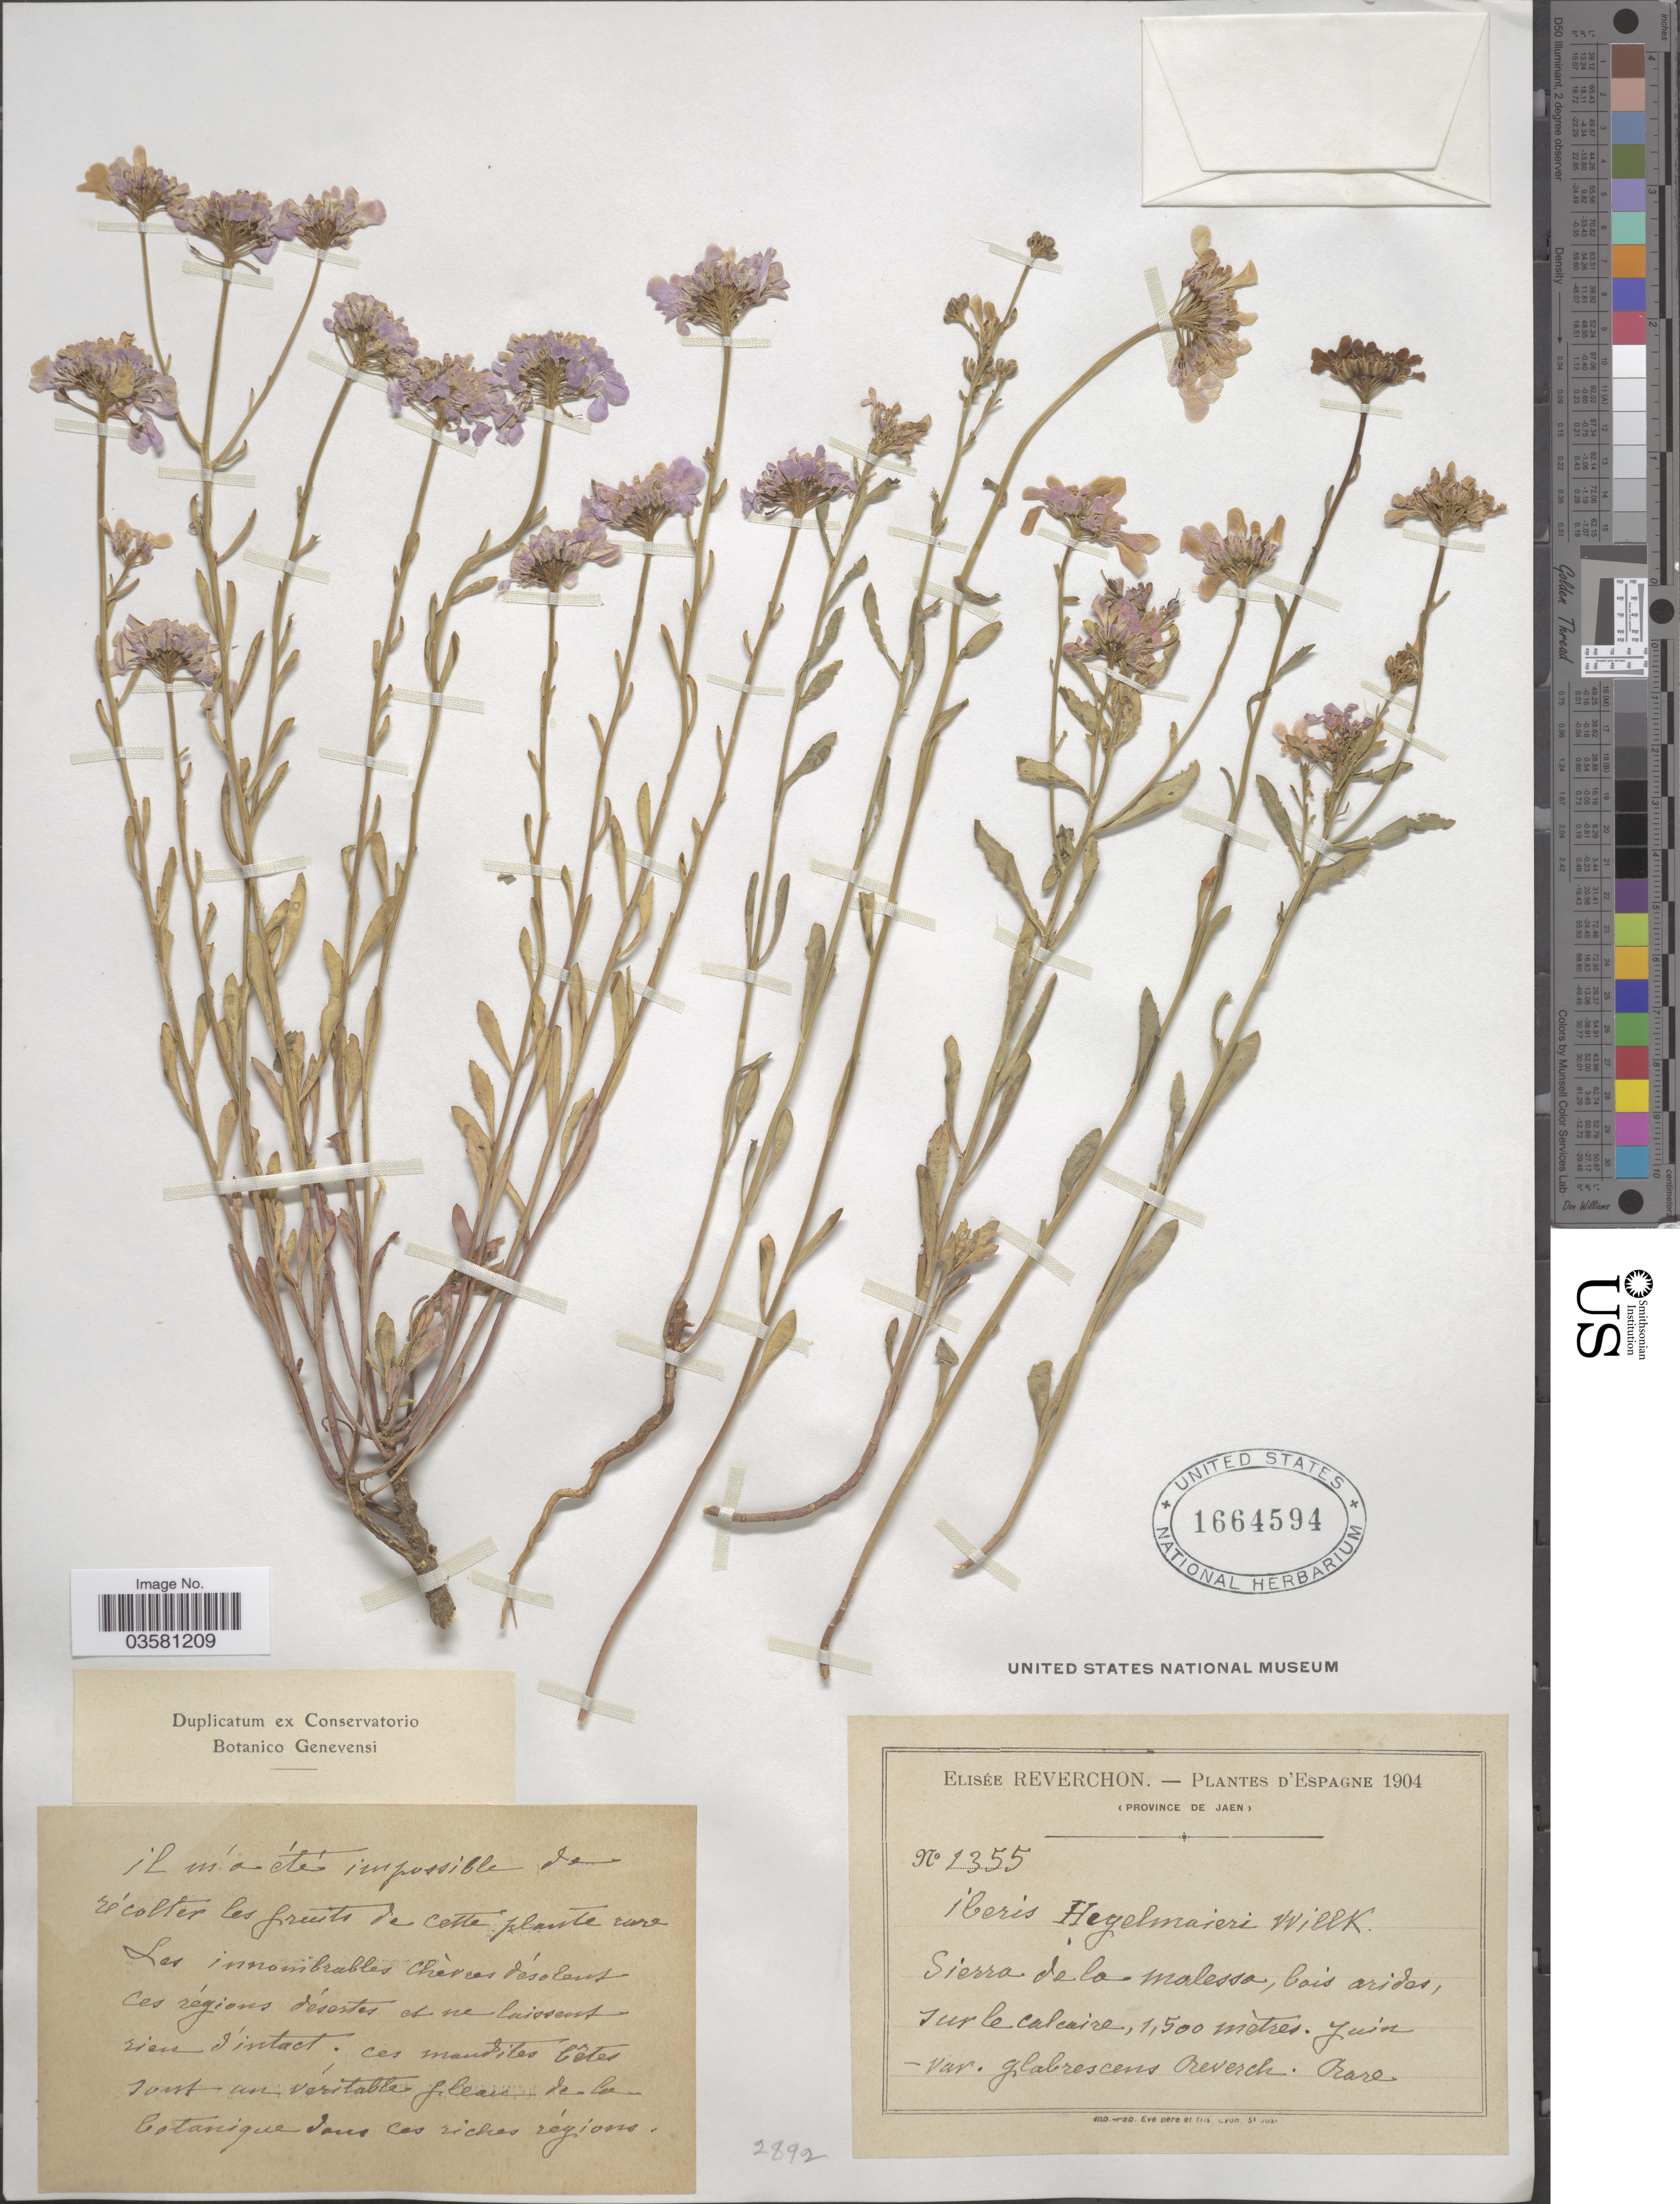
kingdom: Plantae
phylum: Tracheophyta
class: Magnoliopsida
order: Brassicales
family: Brassicaceae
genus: Iberis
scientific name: Iberis hegelmaieri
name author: Willk.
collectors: E. Reverchon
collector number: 1355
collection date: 1904-06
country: Spain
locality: Espagne (Province de Jaen). Sierra de la Malessa.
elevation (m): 1500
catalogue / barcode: US 1664594